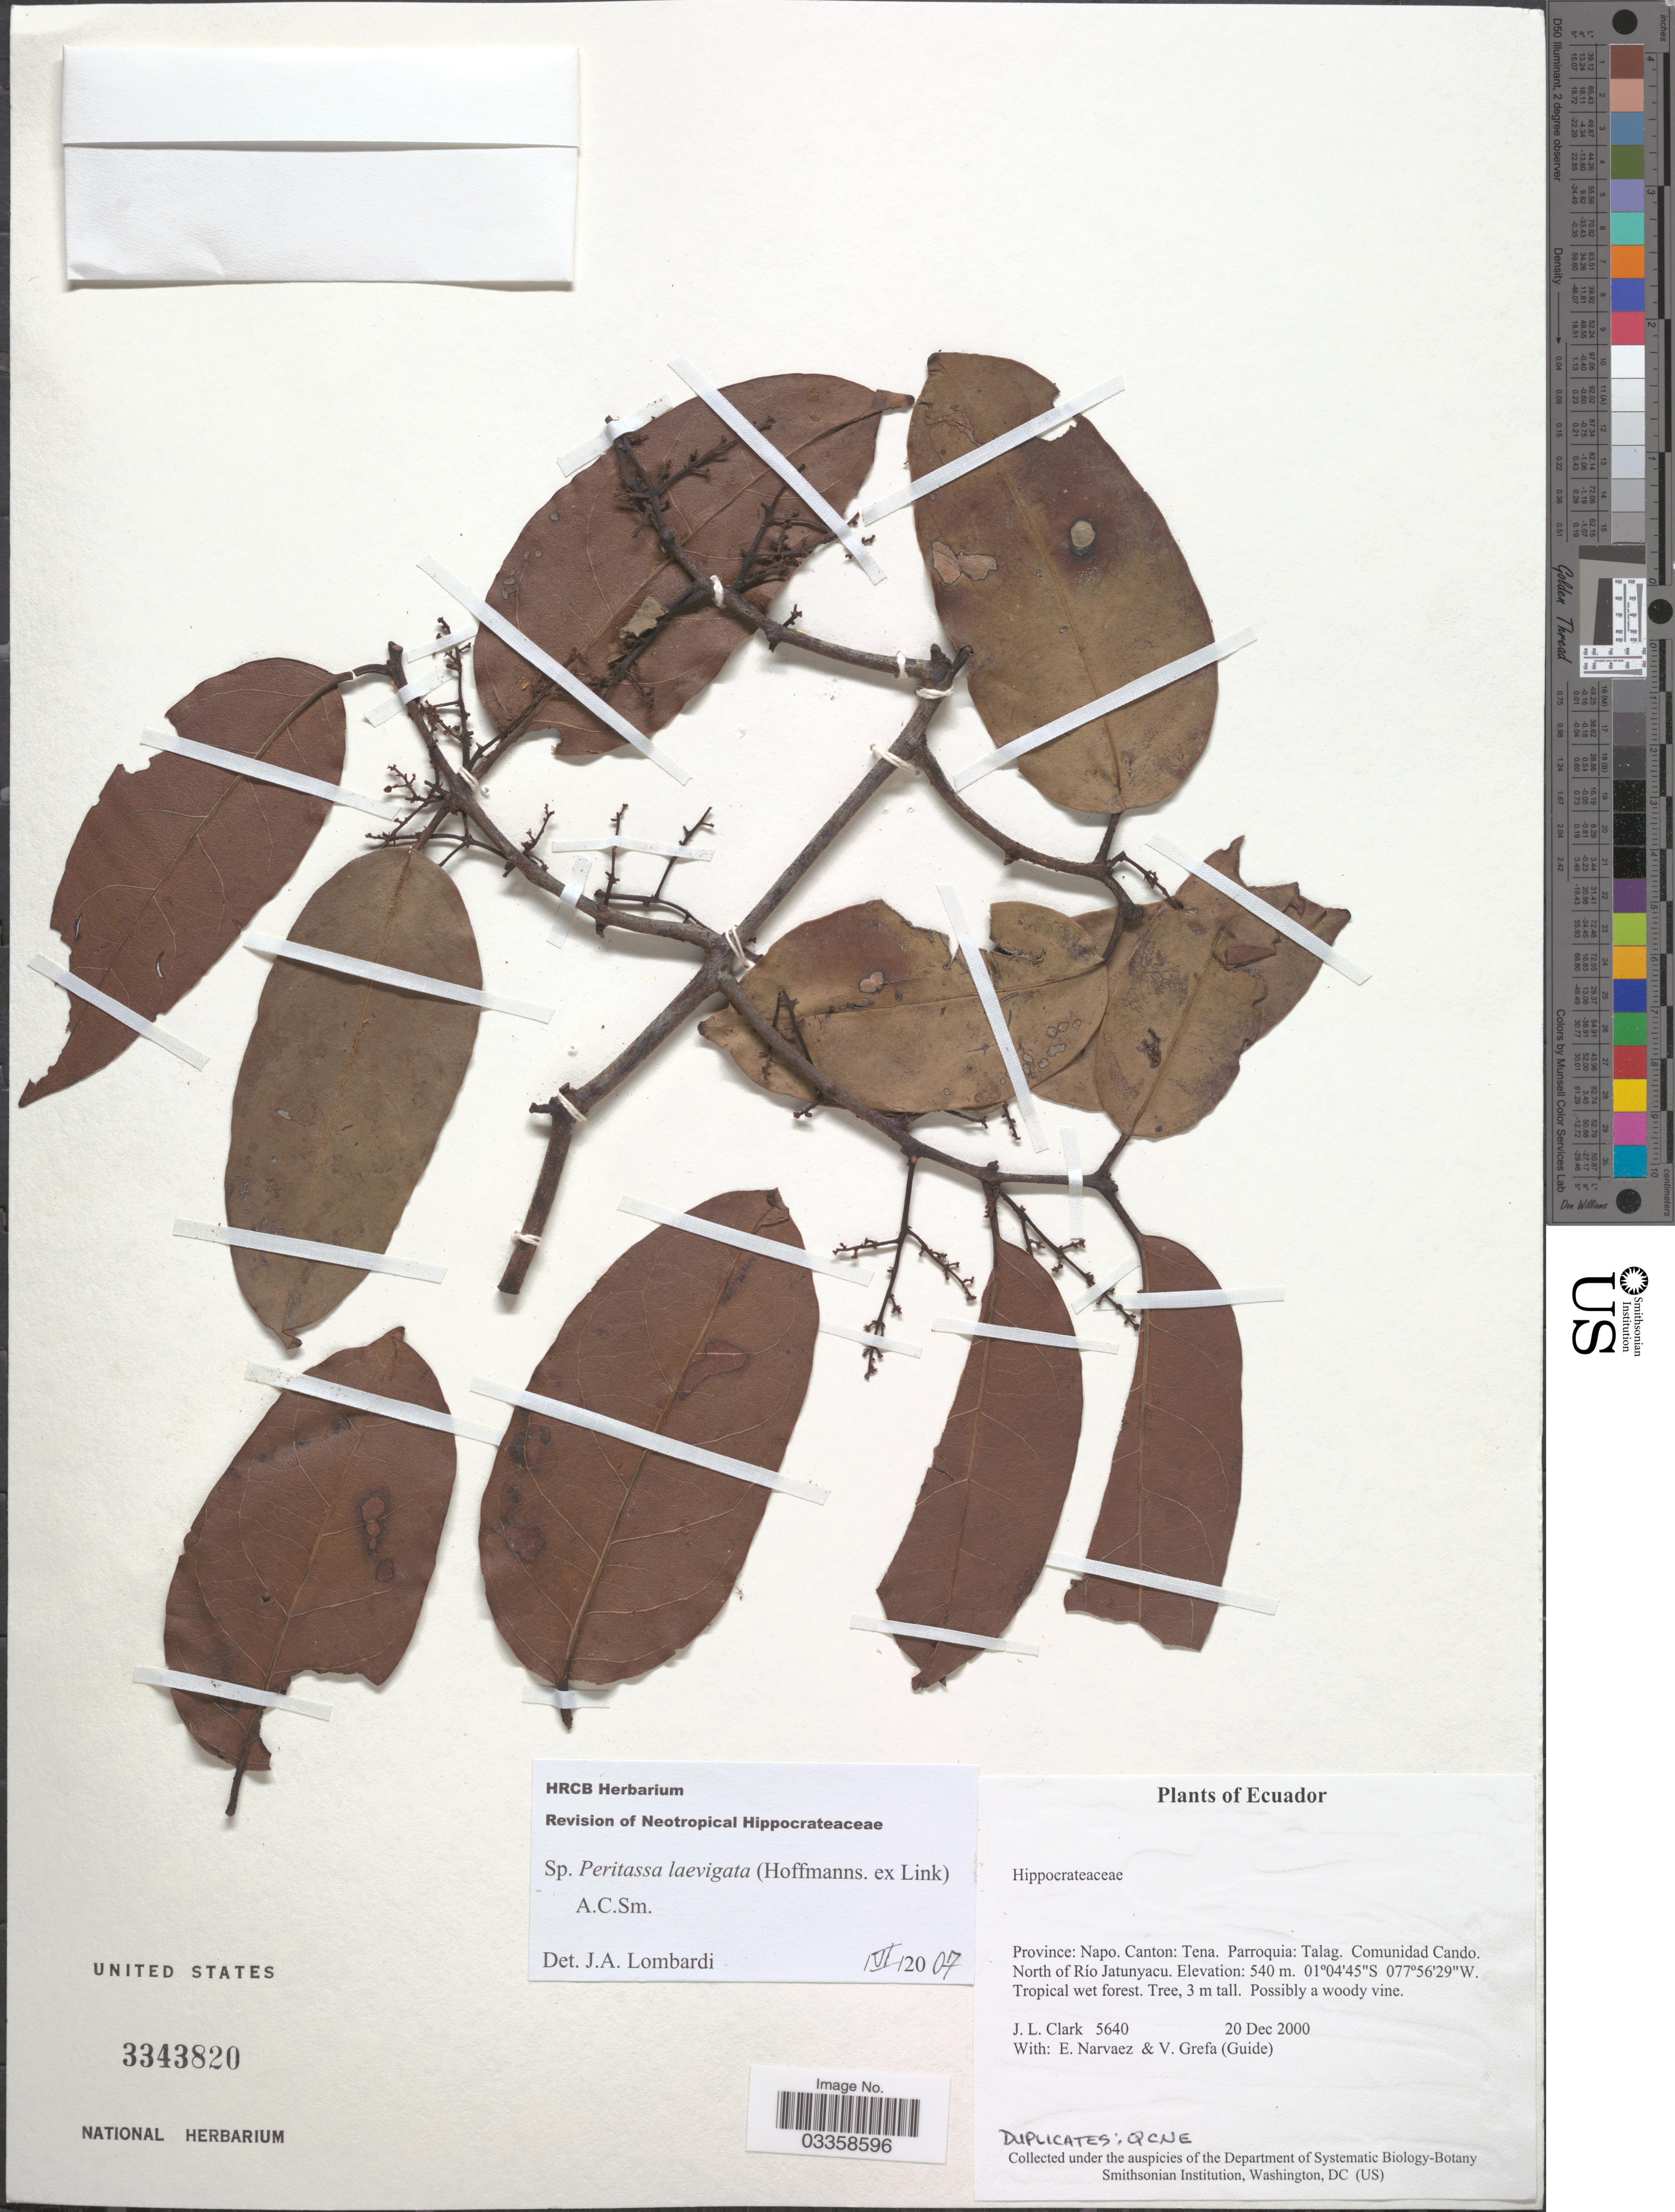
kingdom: Plantae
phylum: Tracheophyta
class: Magnoliopsida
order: Celastrales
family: Celastraceae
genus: Peritassa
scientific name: Peritassa laevigata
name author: (Hoffmanns. ex Link) A.C. Sm.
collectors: J. L. Clark, E. Narváez & V. Grefa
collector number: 5640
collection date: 2000-12-20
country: Ecuador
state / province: Napo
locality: Canton: Tena. Parroquia: Talag. Comunidad Cano. North of Río Jatunyacu.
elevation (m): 540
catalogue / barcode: US 3343820